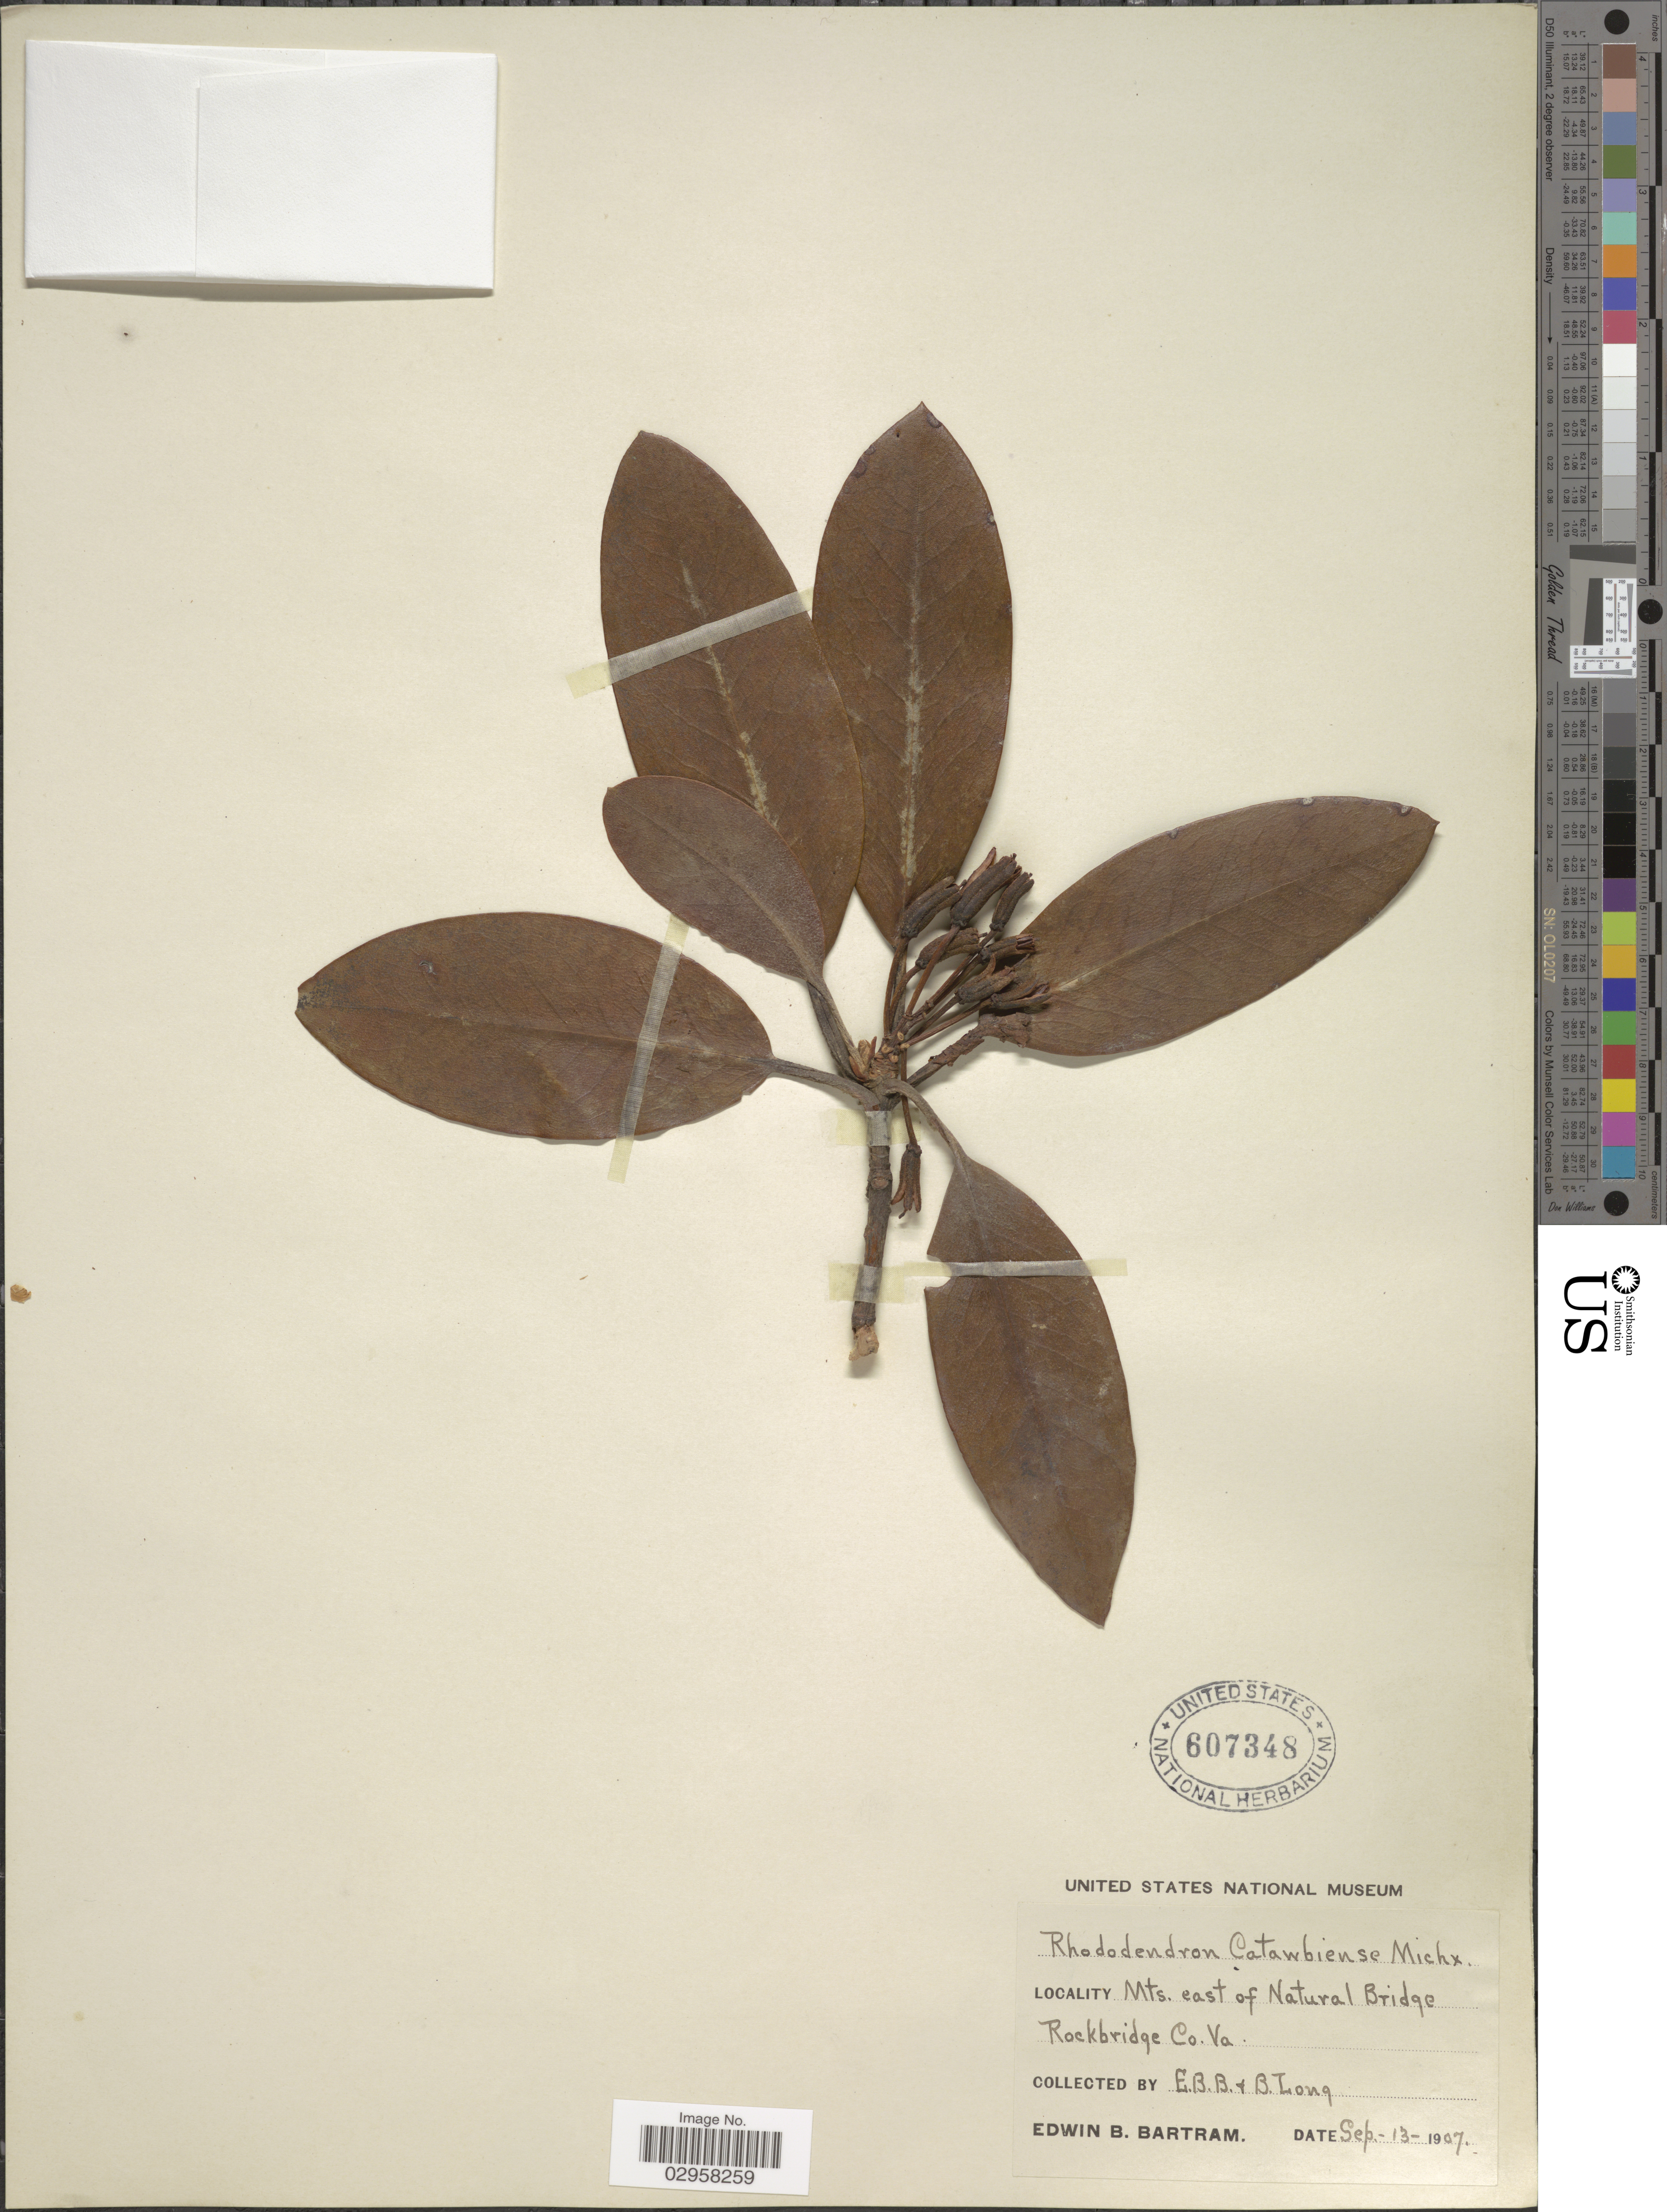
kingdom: Plantae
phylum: Tracheophyta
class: Magnoliopsida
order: Ericales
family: Ericaceae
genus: Rhododendron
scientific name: Rhododendron catawbiense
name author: Michx.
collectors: E. B. Bartram & B. Long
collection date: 1907-09-13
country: United States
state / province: Virginia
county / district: Rockbridge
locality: Mts. east of Natural Bridge Rockbridge Co.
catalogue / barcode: US 607348